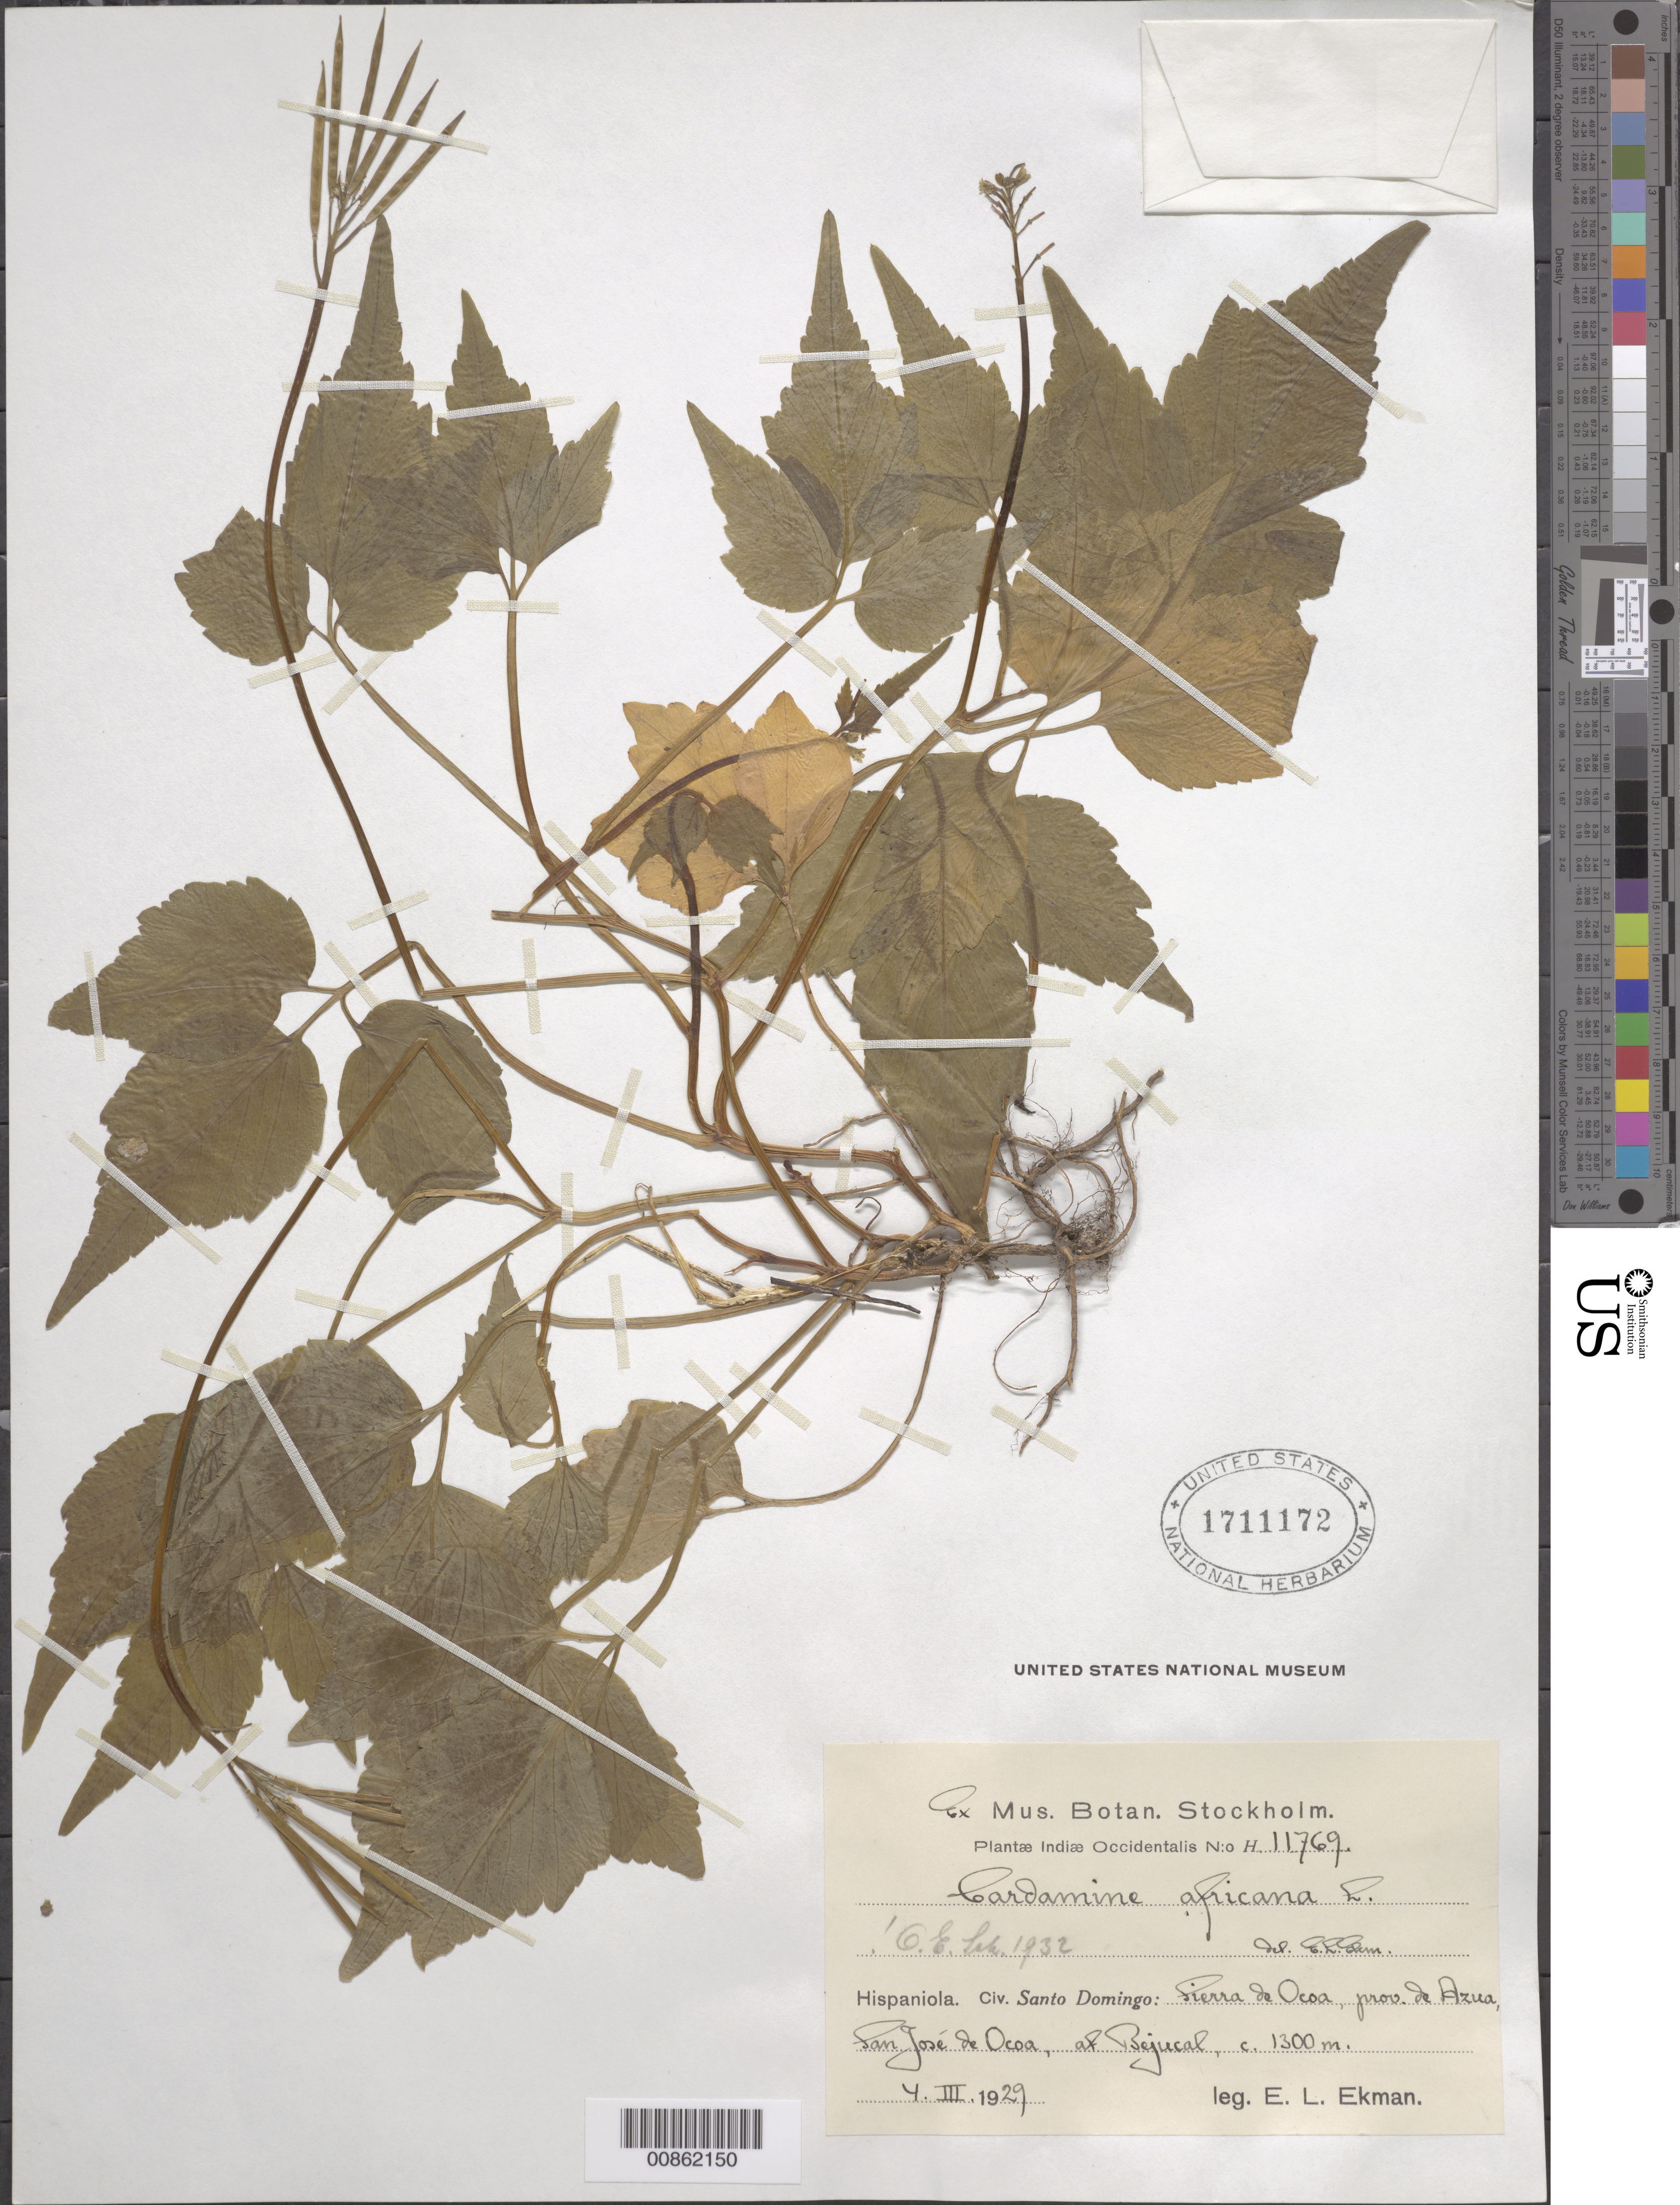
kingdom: Plantae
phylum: Tracheophyta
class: Magnoliopsida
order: Brassicales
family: Brassicaceae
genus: Cardamine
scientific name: Cardamine africana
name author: L.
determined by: Schulz, Otto E.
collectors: E. L. Ekman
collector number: H 11769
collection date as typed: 04 Mar 1929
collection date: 1929-03-04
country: Dominican Republic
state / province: Azua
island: Hispaniola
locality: Sierra de Ocoa, San José de Ocoa, at Bejucal.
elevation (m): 1300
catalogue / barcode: US 1711172